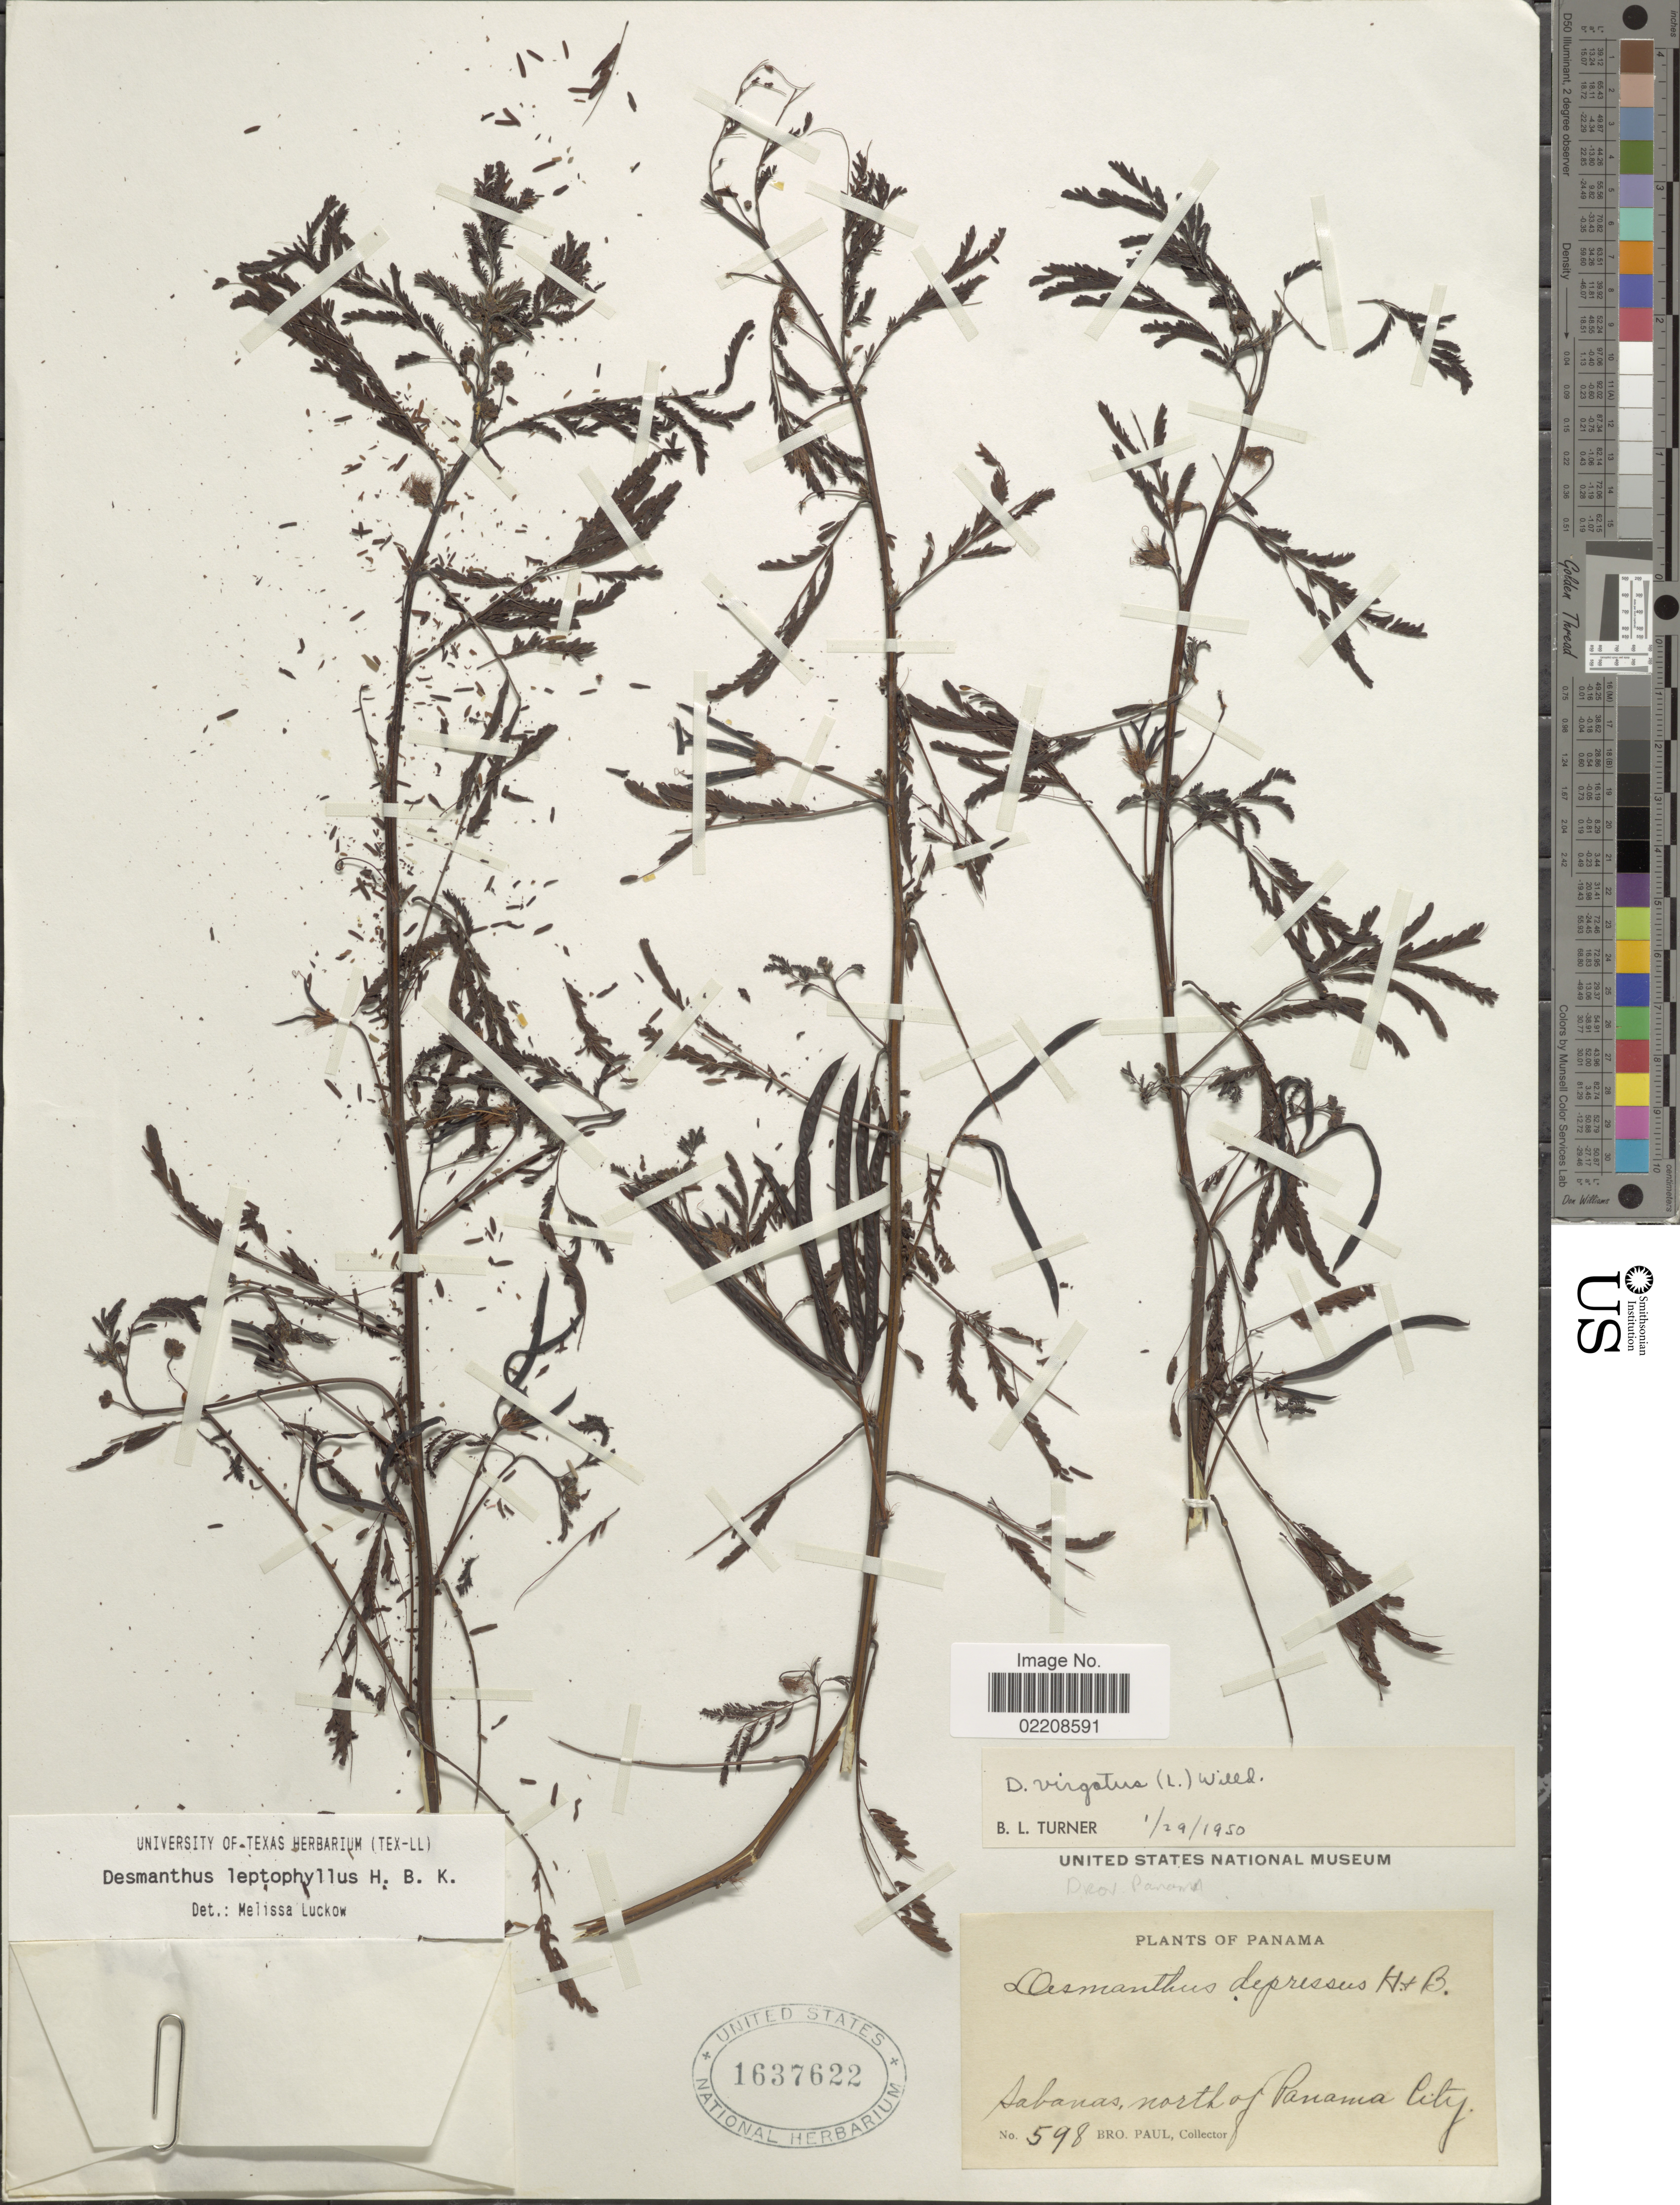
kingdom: Plantae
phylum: Tracheophyta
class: Magnoliopsida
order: Fabales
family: Fabaceae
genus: Desmanthus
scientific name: Desmanthus leptophyllus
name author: Kunth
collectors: B. Paul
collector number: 598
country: Panama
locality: Sabanas, north of Panama City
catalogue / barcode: US 1637622